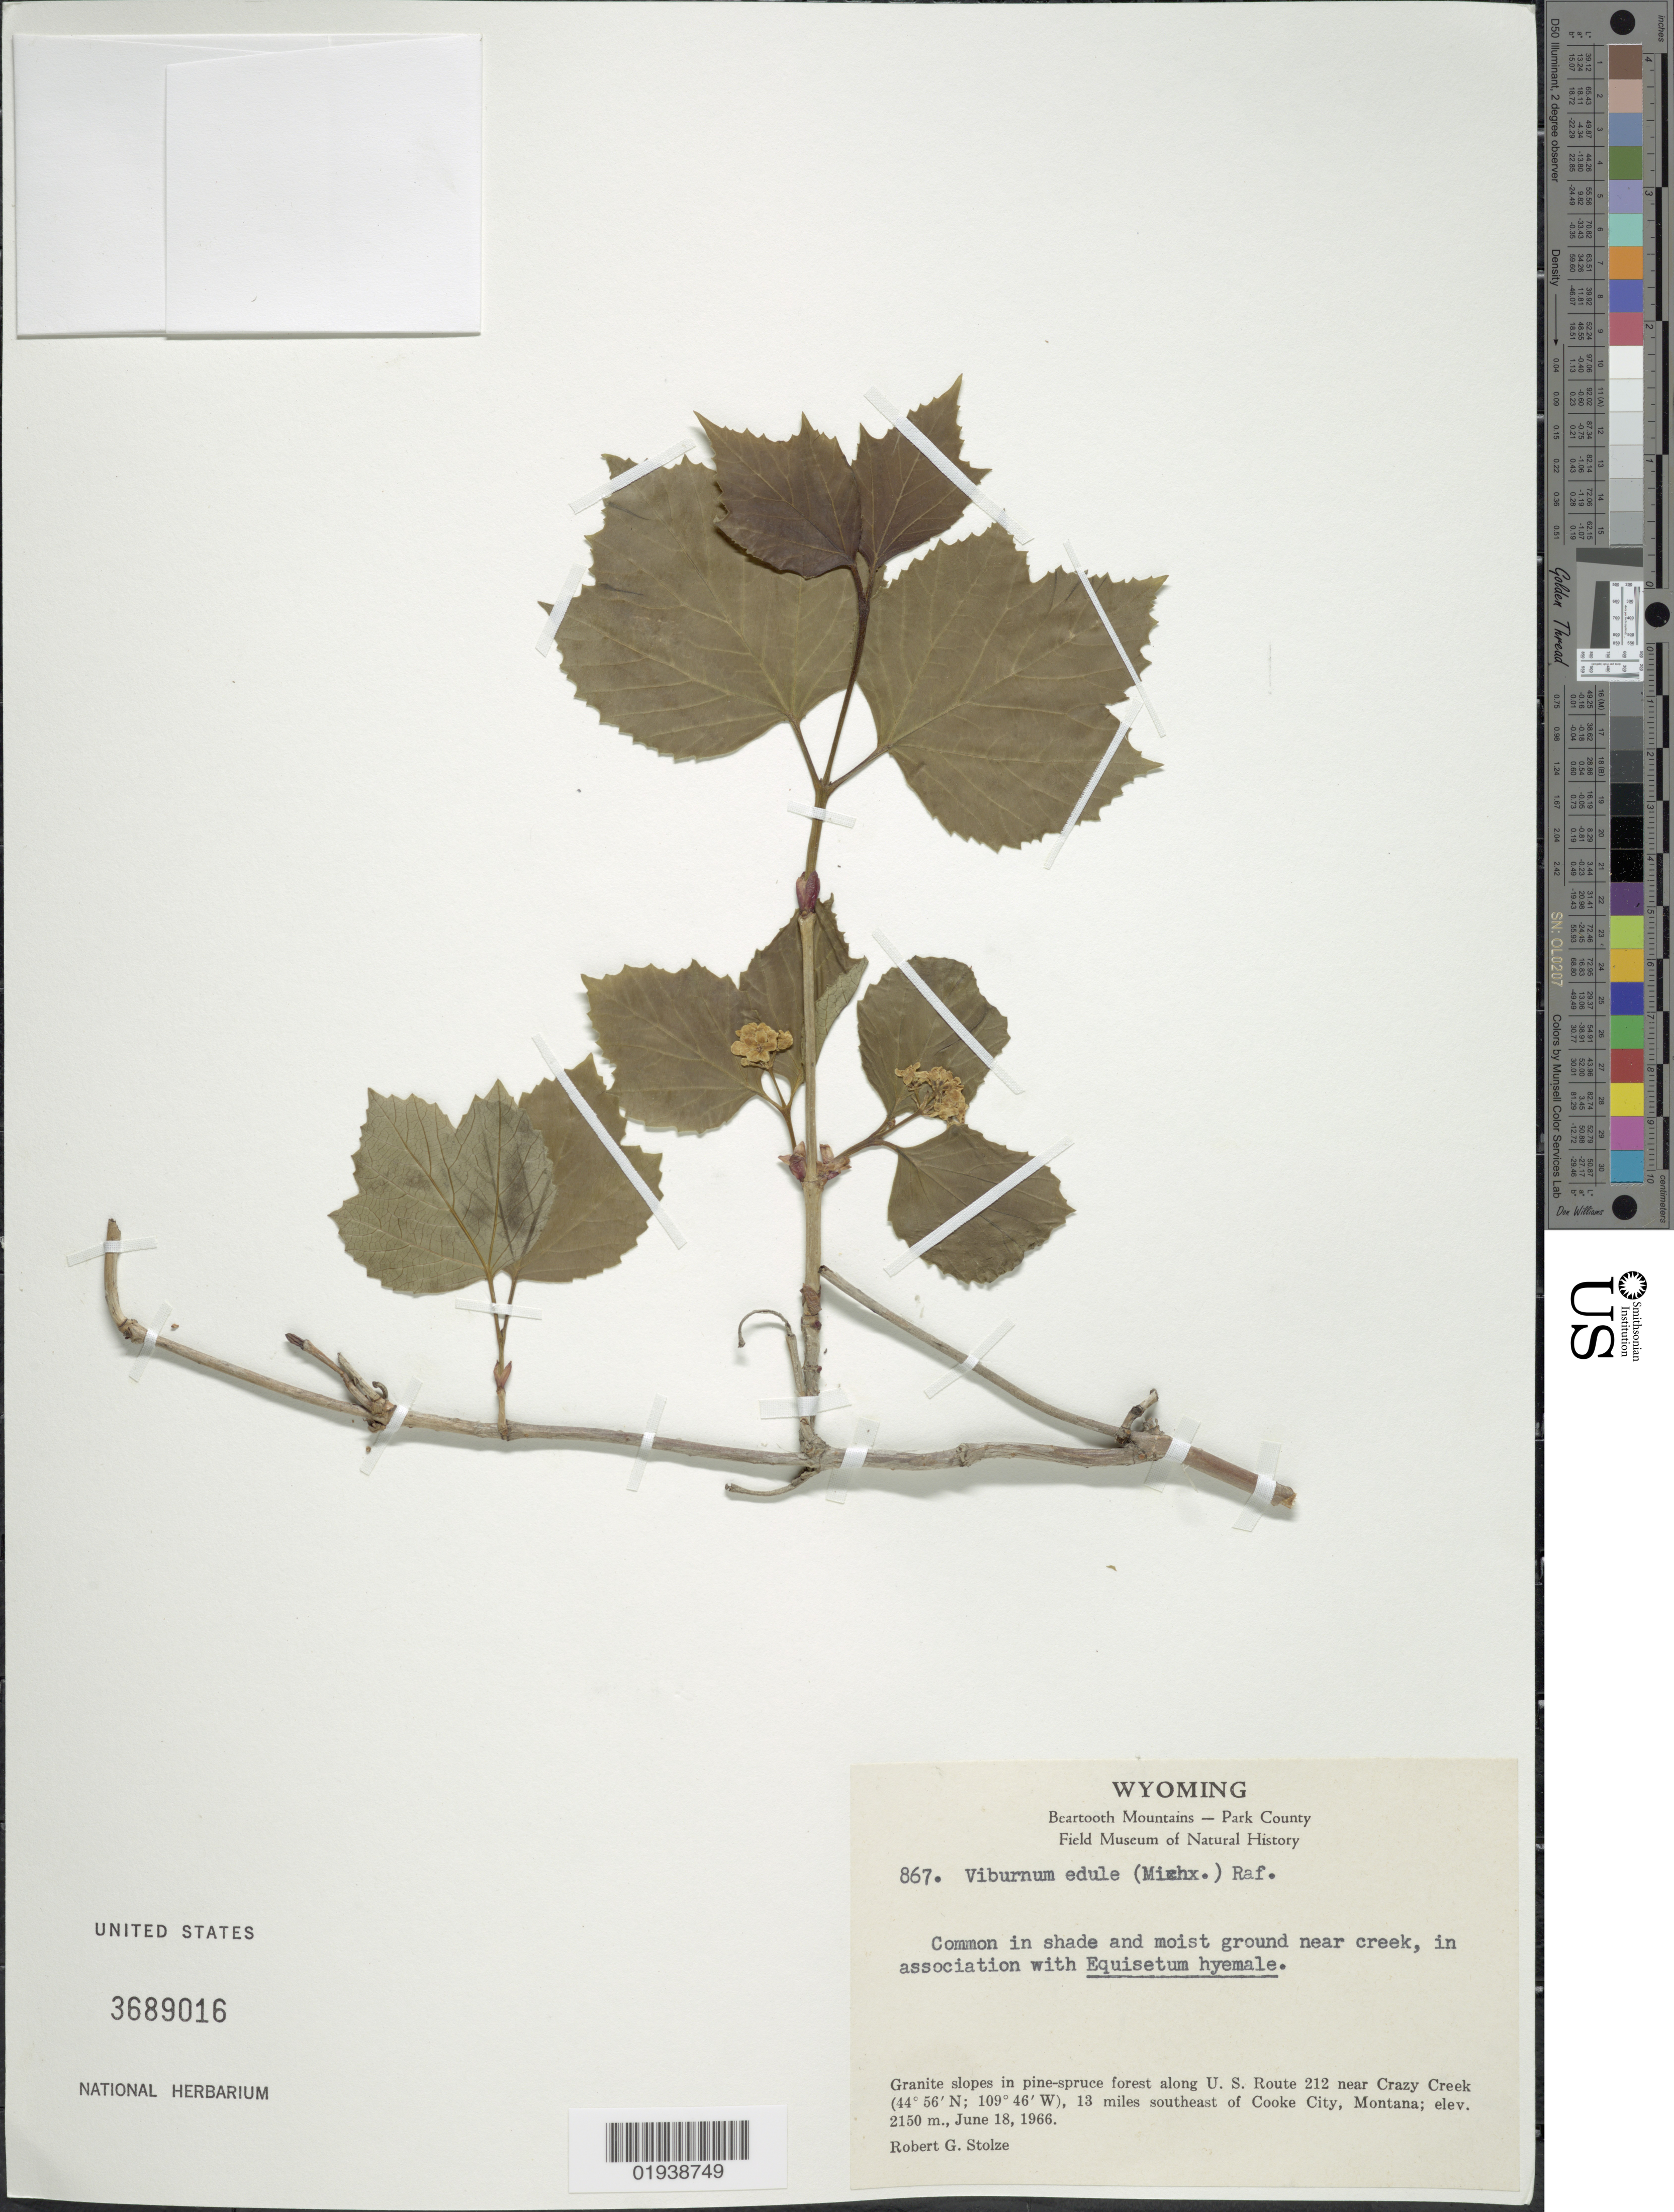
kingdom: Plantae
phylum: Tracheophyta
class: Magnoliopsida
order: Dipsacales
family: Viburnaceae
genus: Viburnum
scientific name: Viburnum edule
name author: (Michx.) Raf.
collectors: R. G. Stolze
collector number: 867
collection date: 1966-06-18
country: United States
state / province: Wyoming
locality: Beartooth Mountains - Park County. Granite slopes in pine-spruce forest along U.S. Route 212 near Crazy Creek, 13 miles southeast of Cooke City, Montana.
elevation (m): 2150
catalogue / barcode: US 3689016